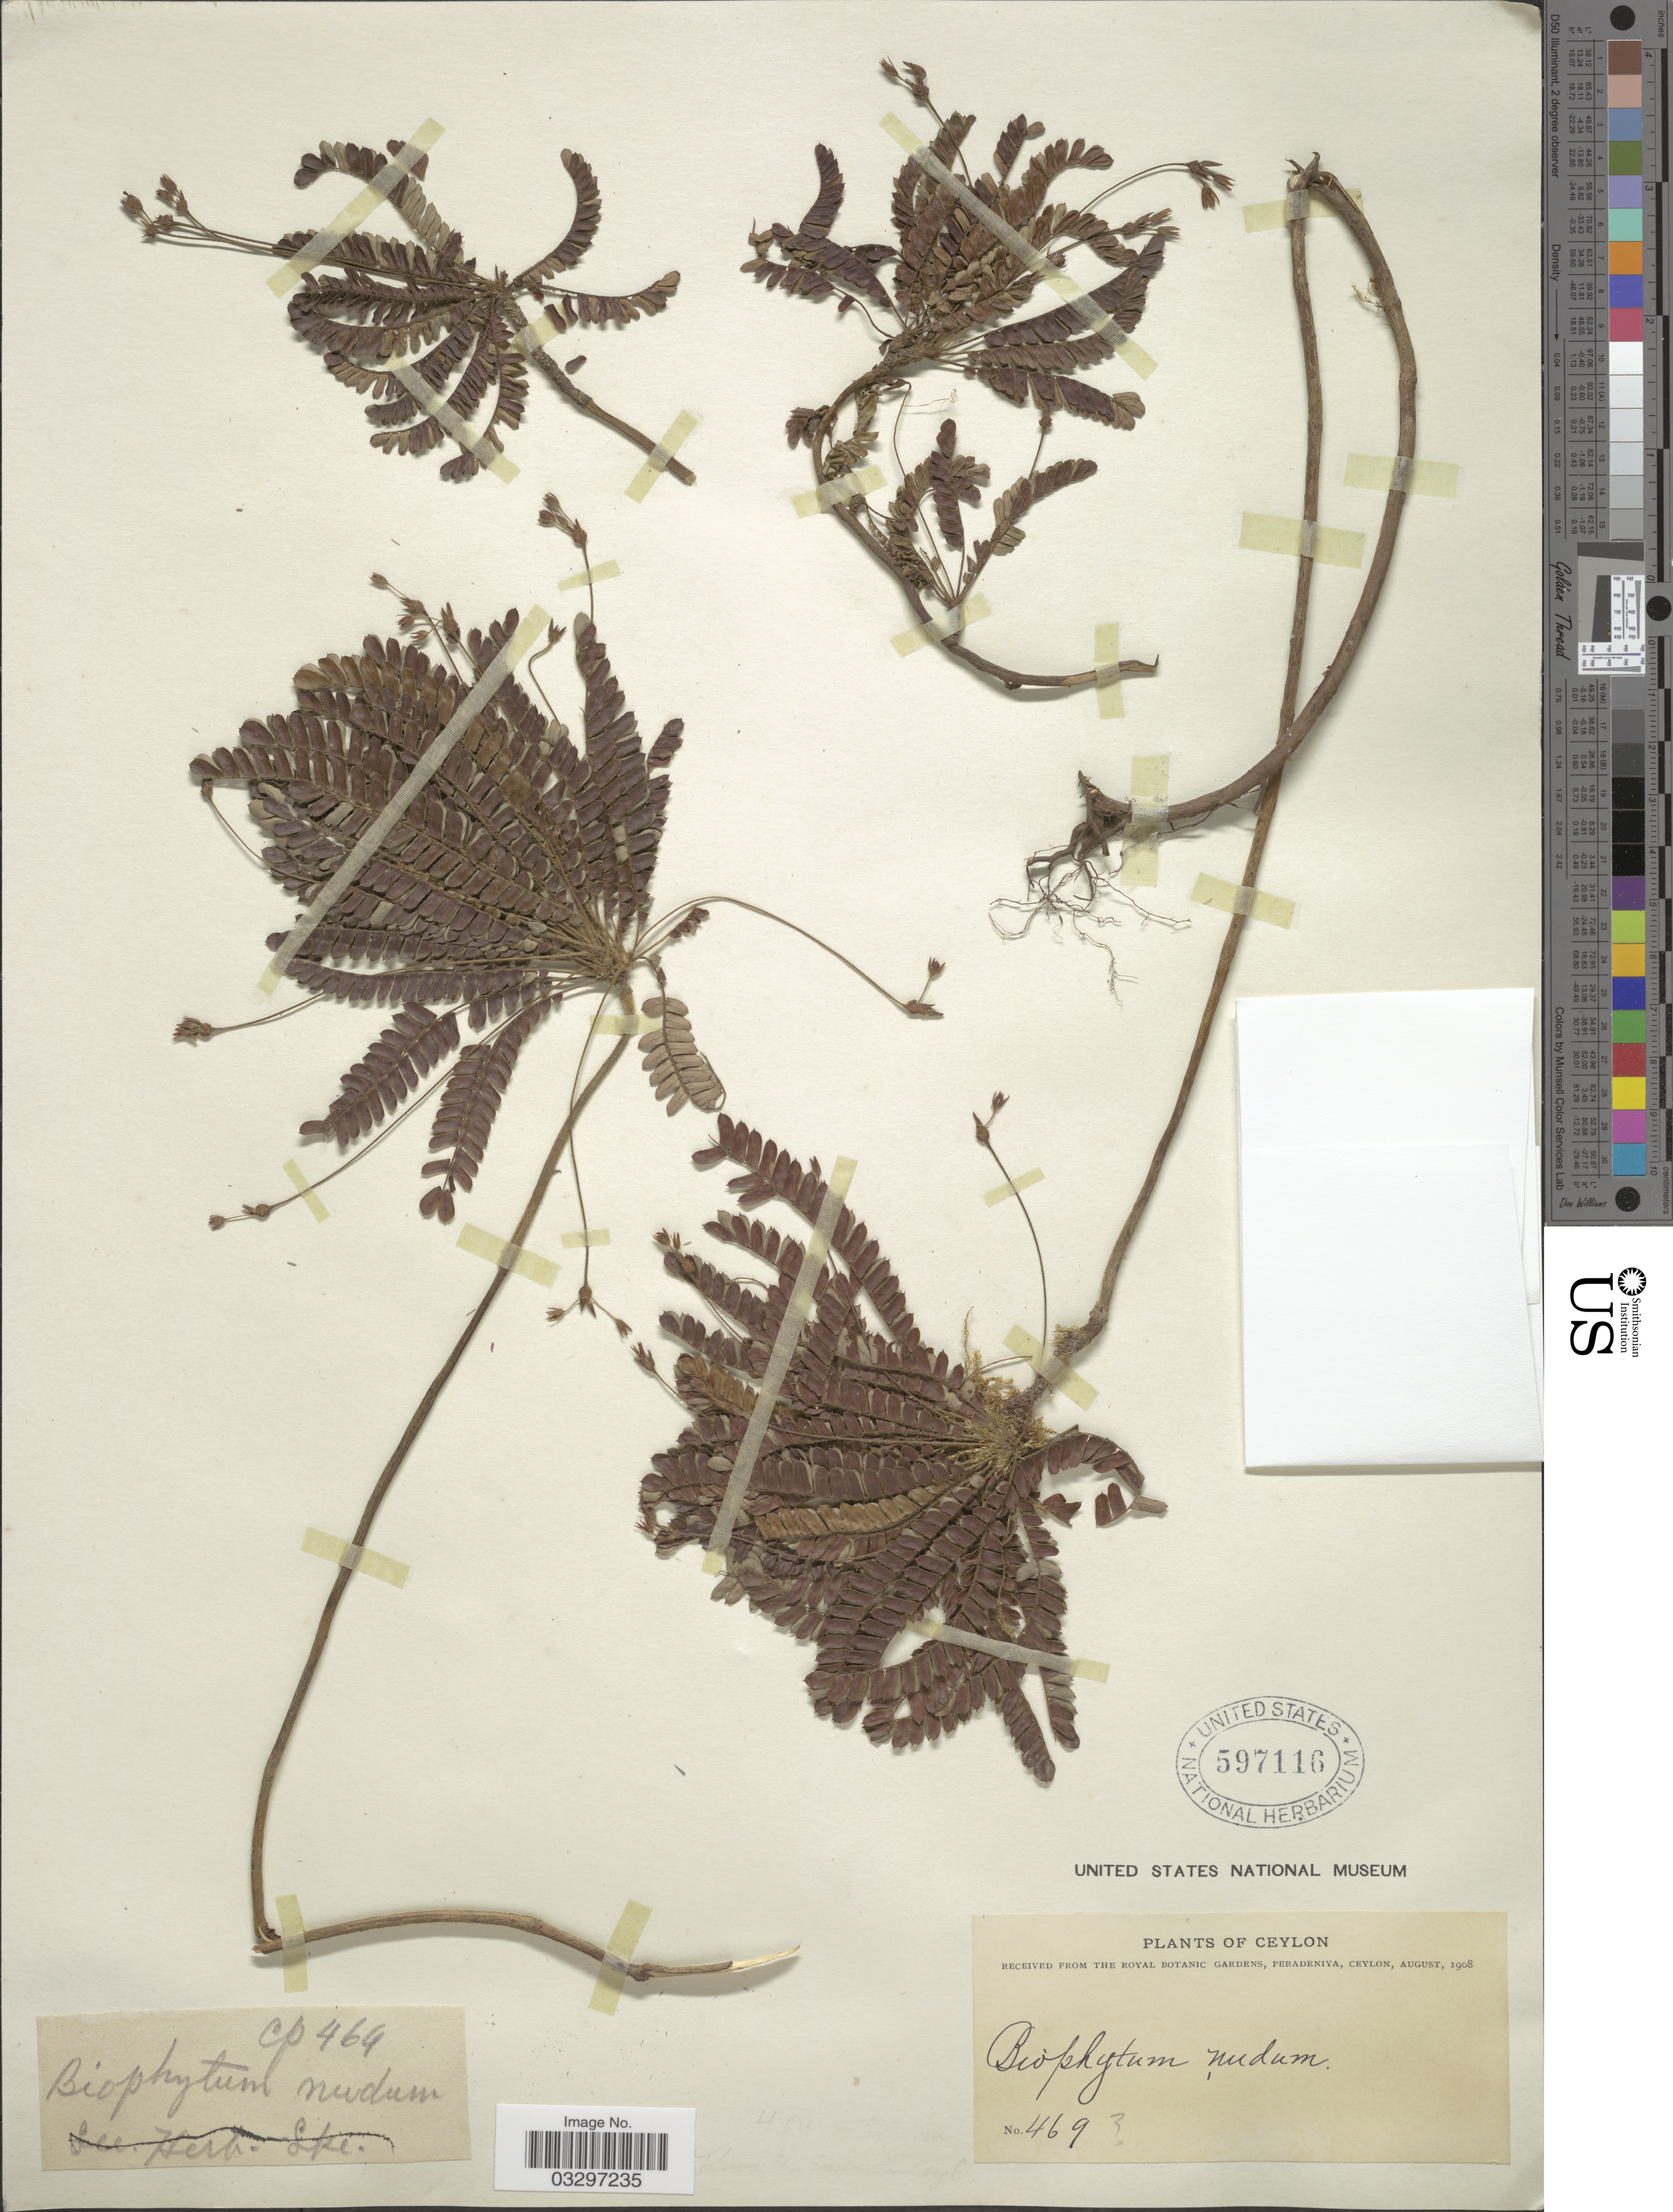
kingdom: Plantae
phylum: Tracheophyta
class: Magnoliopsida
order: Oxalidales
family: Oxalidaceae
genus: Biophytum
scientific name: Biophytum nudum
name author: (Arn.) Wight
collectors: ex herb. Royal Botanic Gardens, Peradeniya, Ceylon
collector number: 469?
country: Sri Lanka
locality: Ceylon.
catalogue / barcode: US 597116